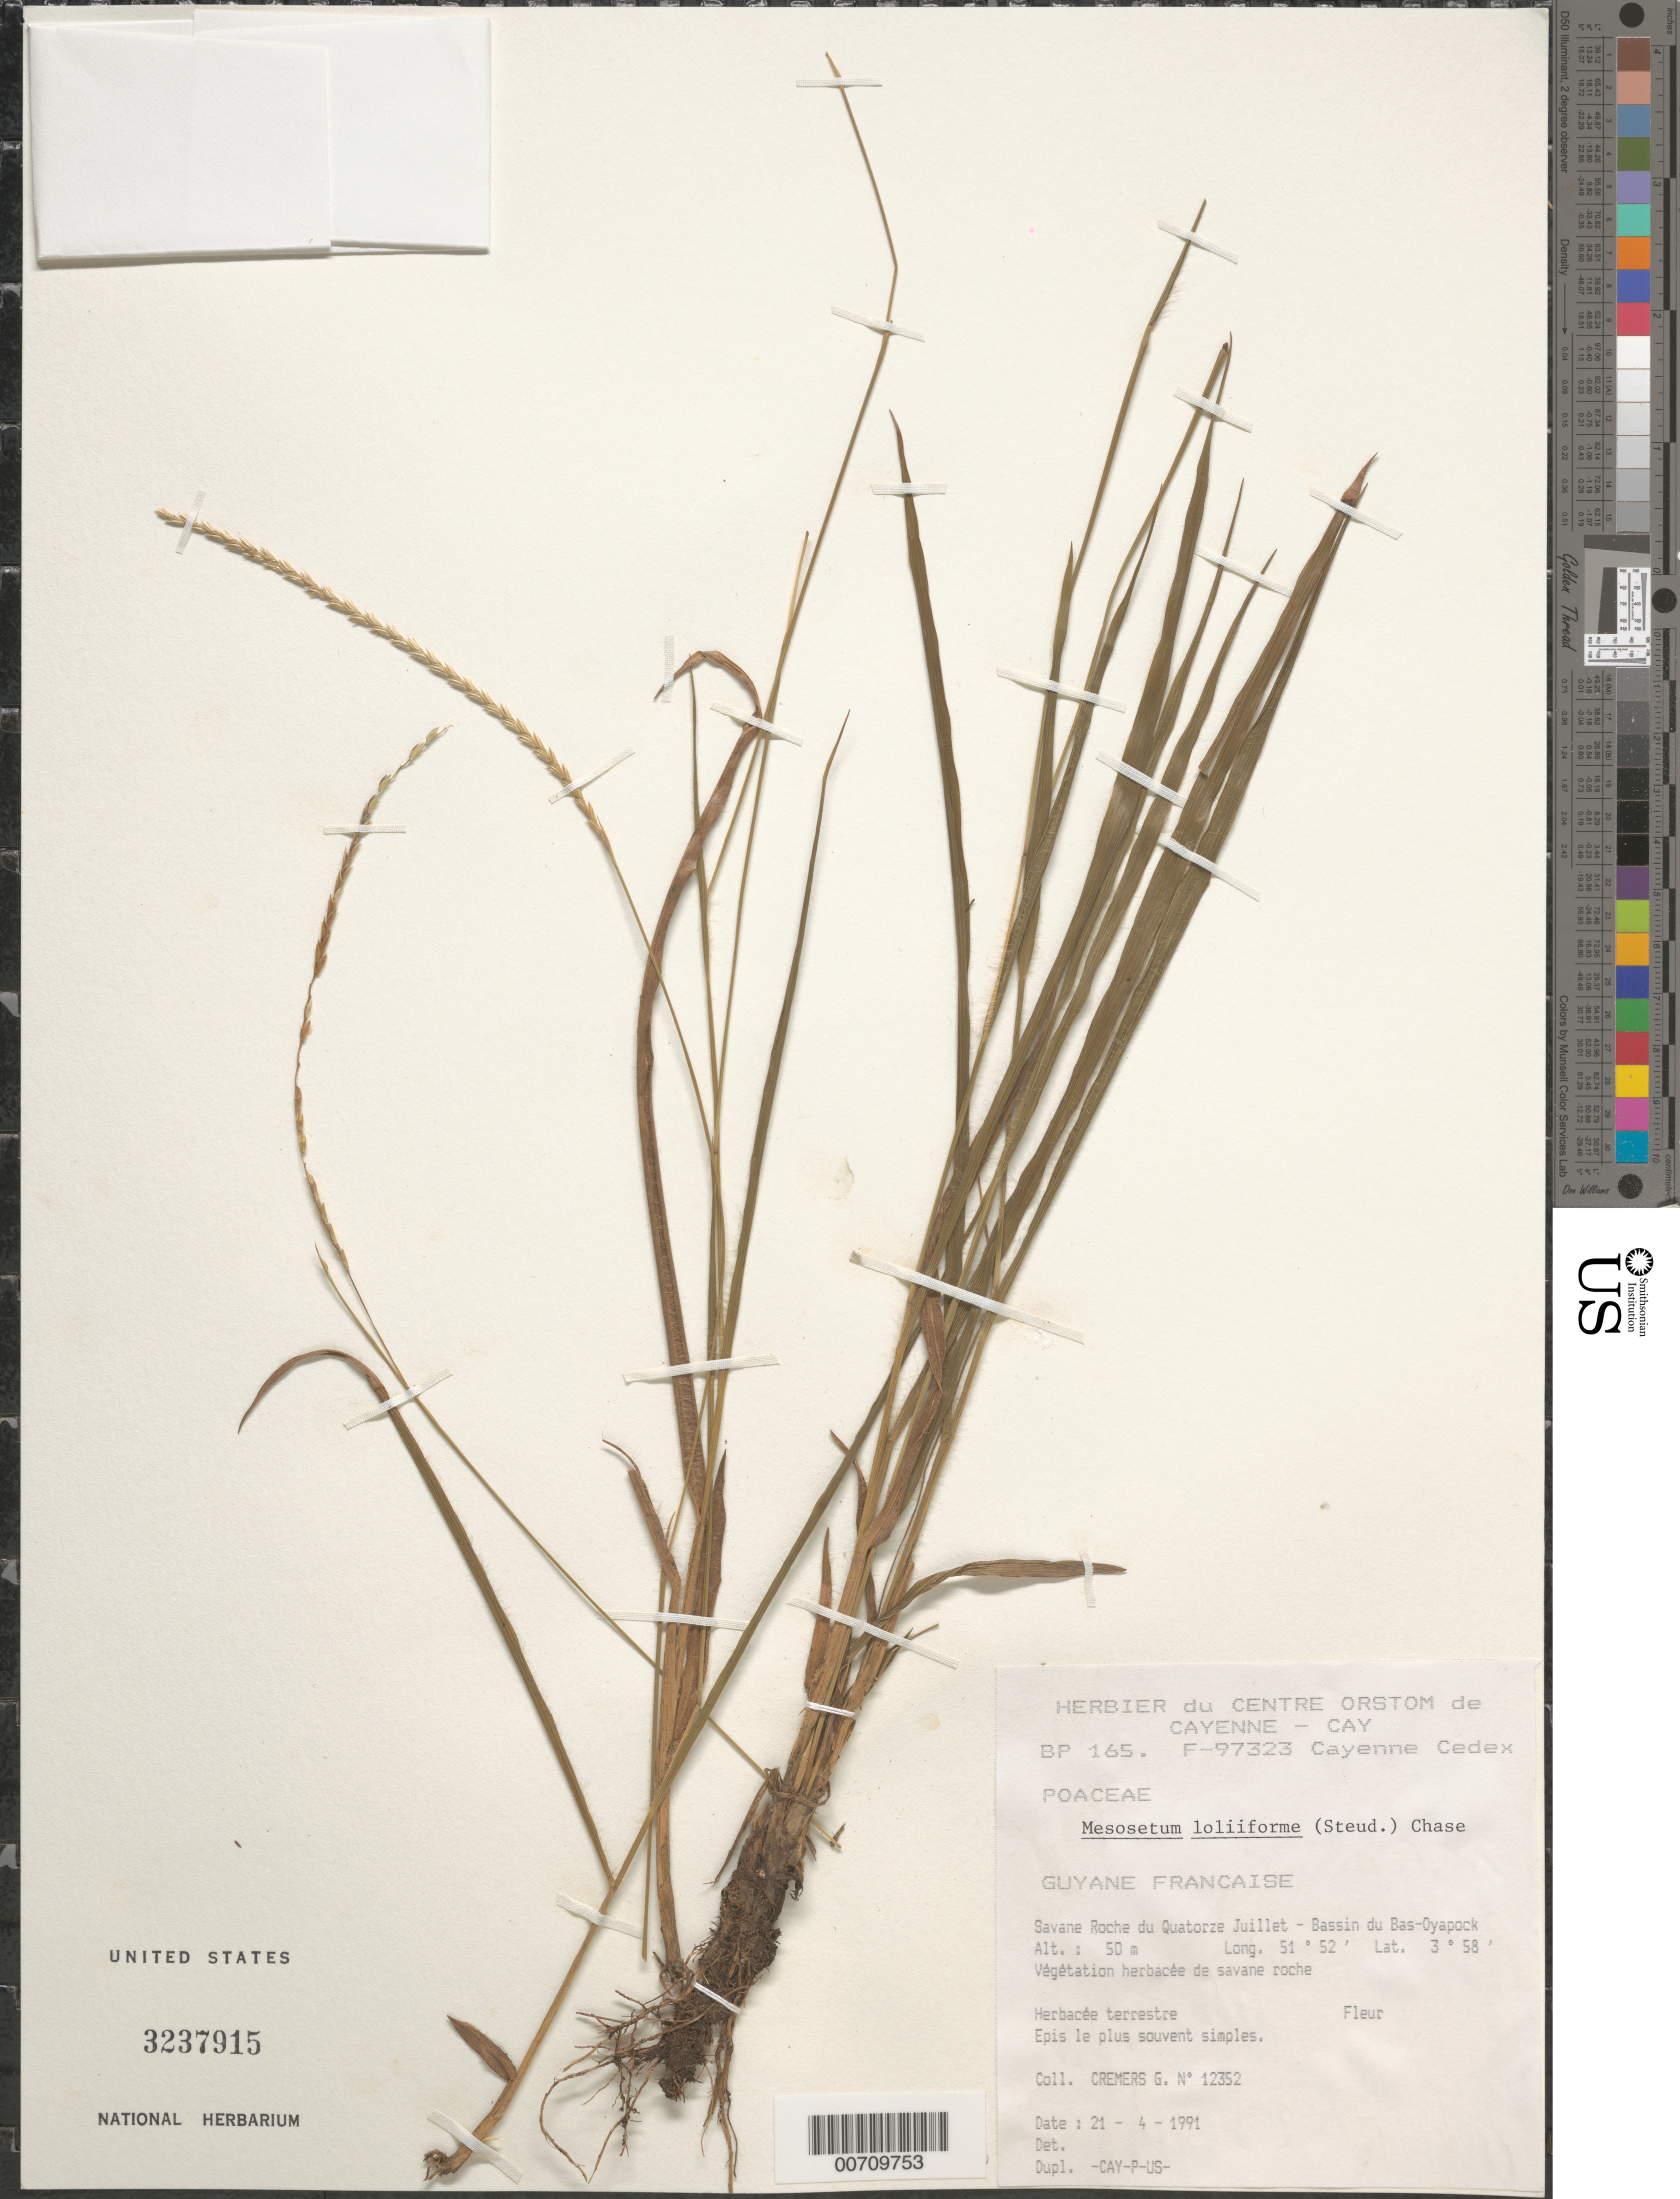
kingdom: Plantae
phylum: Tracheophyta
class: Liliopsida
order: Poales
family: Poaceae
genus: Mesosetum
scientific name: Mesosetum loliiforme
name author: (Hochst. ex Steud.) Chase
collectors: G. Cremers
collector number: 12352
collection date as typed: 21-Apr-91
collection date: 1991-04-21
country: French Guiana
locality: Savane Roche du Quatorze Juillet, Bassin du Bas-Oyapock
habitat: Végètation herbacée de savane roche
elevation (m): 50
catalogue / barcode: US 3237915